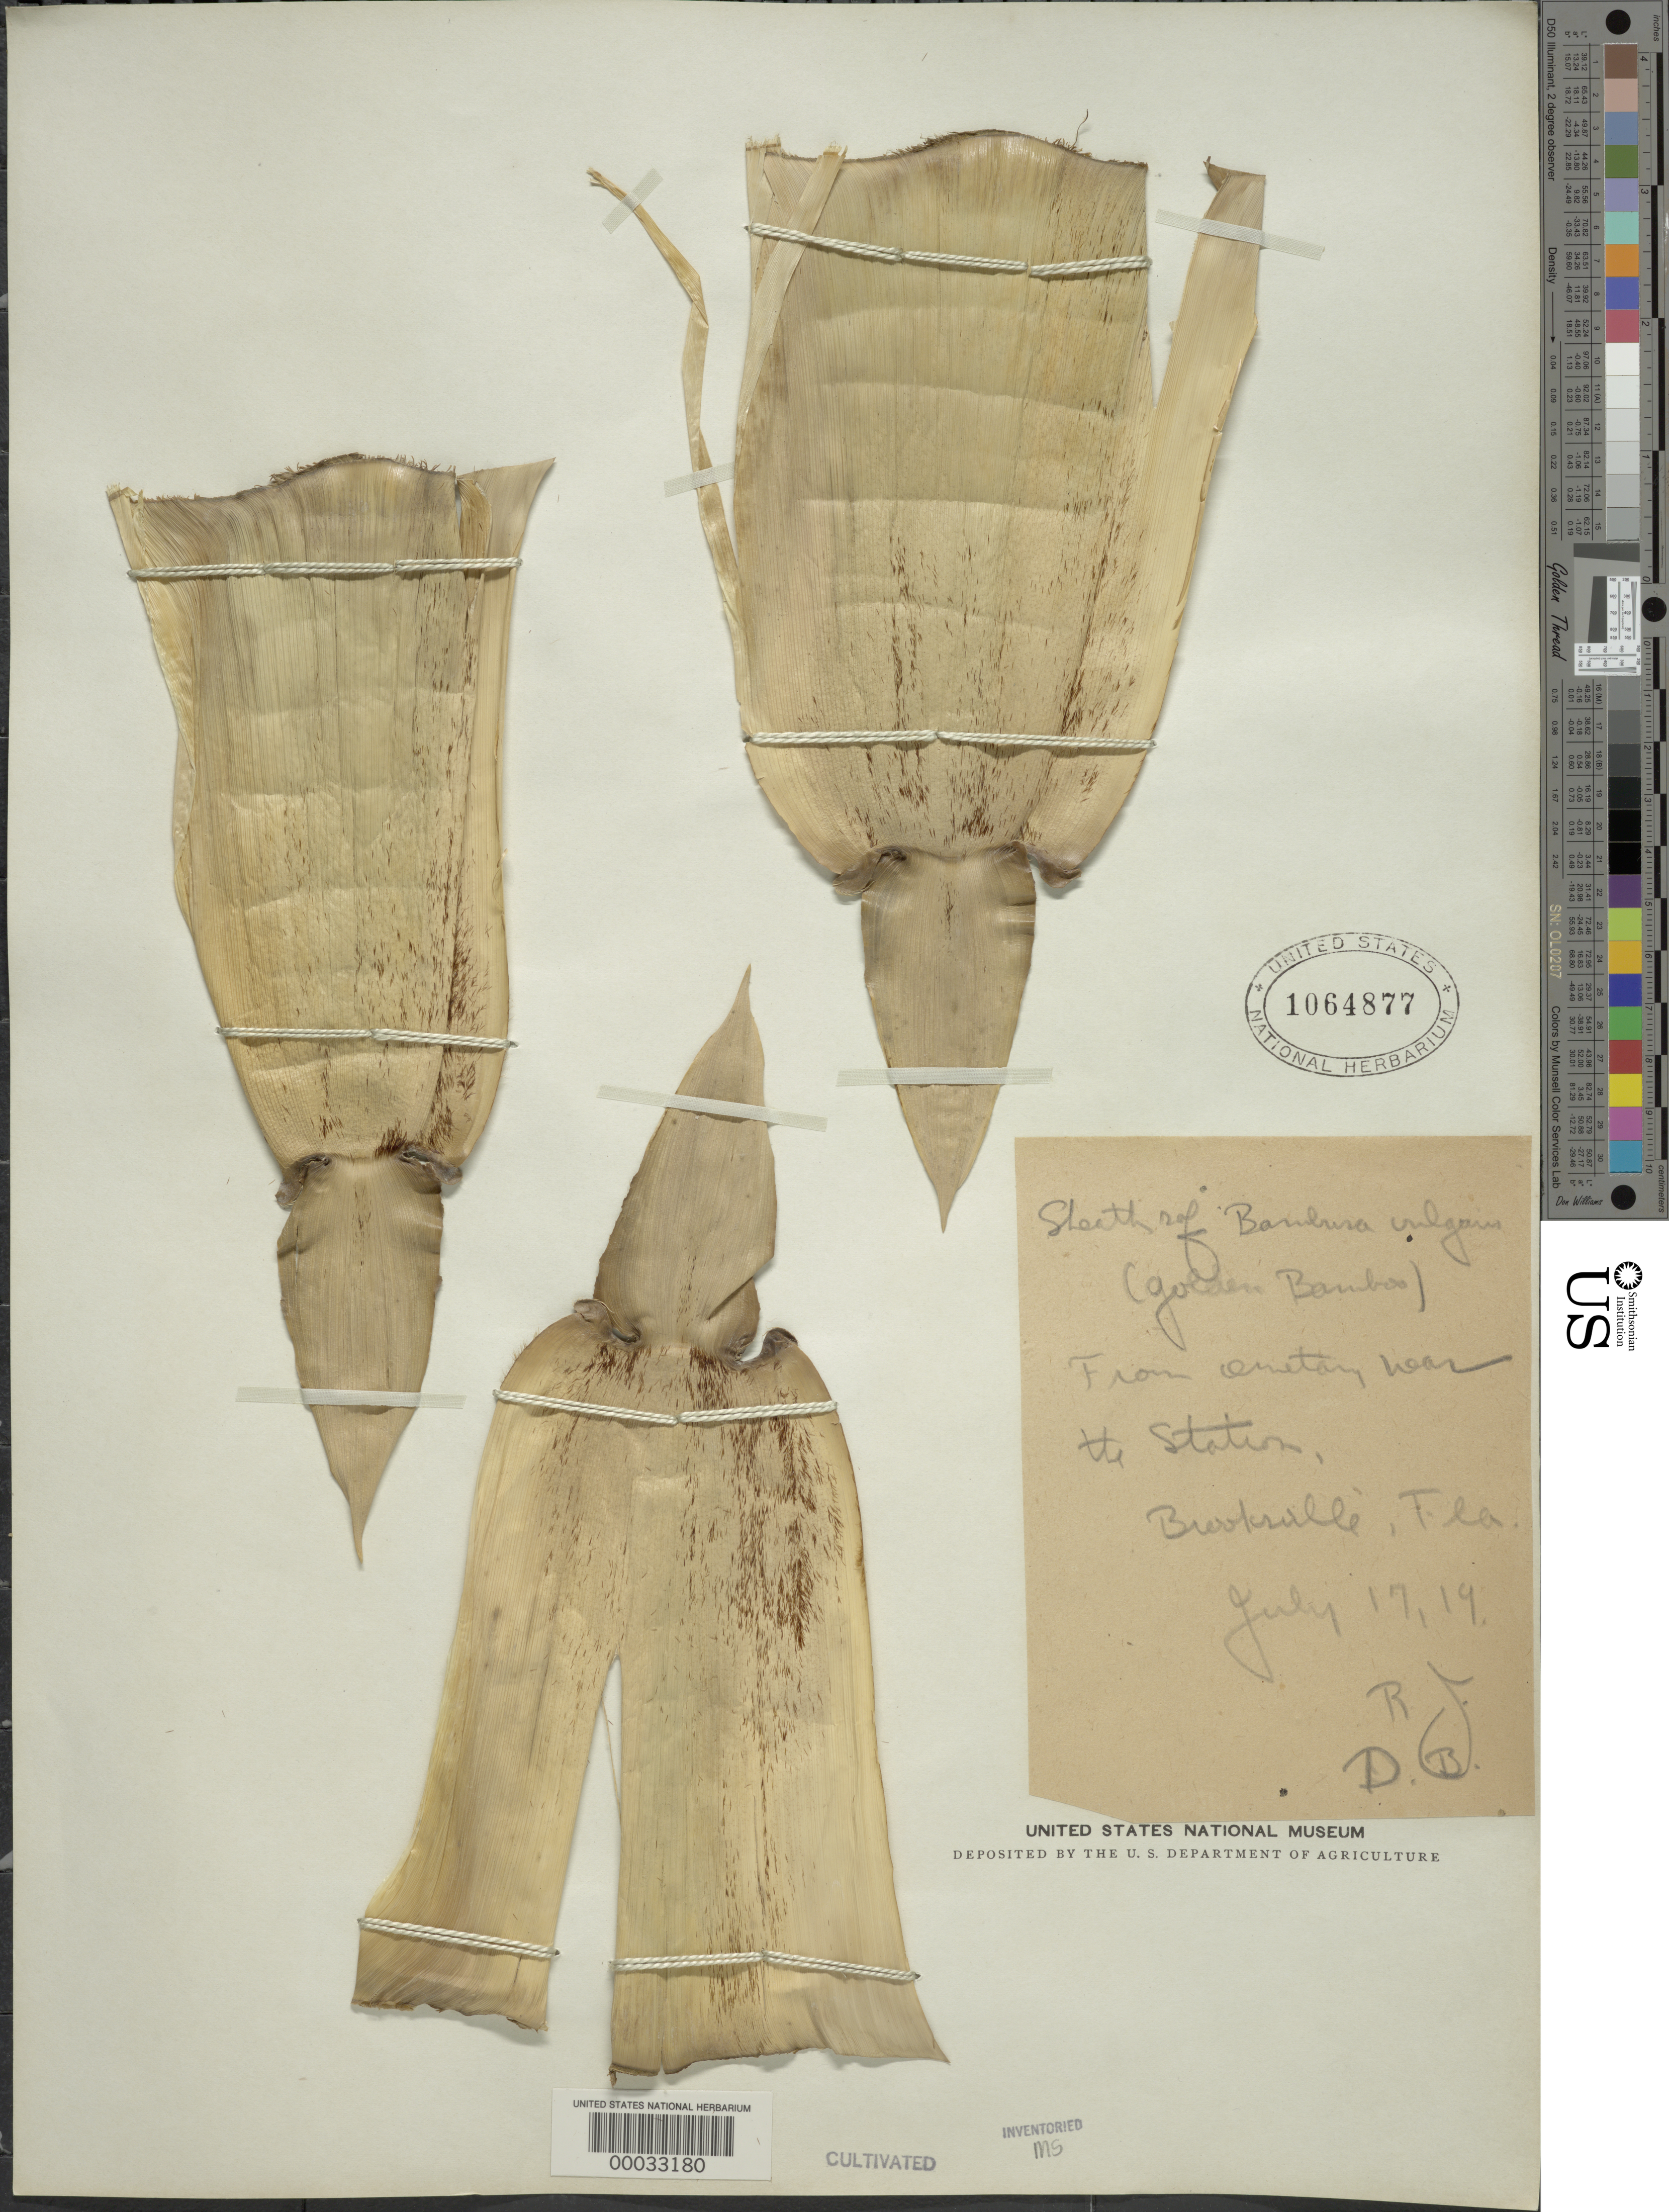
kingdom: Plantae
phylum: Tracheophyta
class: Liliopsida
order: Poales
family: Poaceae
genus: Bambusa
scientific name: Bambusa vulgaris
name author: Schrad. ex J.C. Wendl.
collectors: P. Bisset & R. Jones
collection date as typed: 17 Jul 19--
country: United States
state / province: Florida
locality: Brooksville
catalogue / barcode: US 1064877